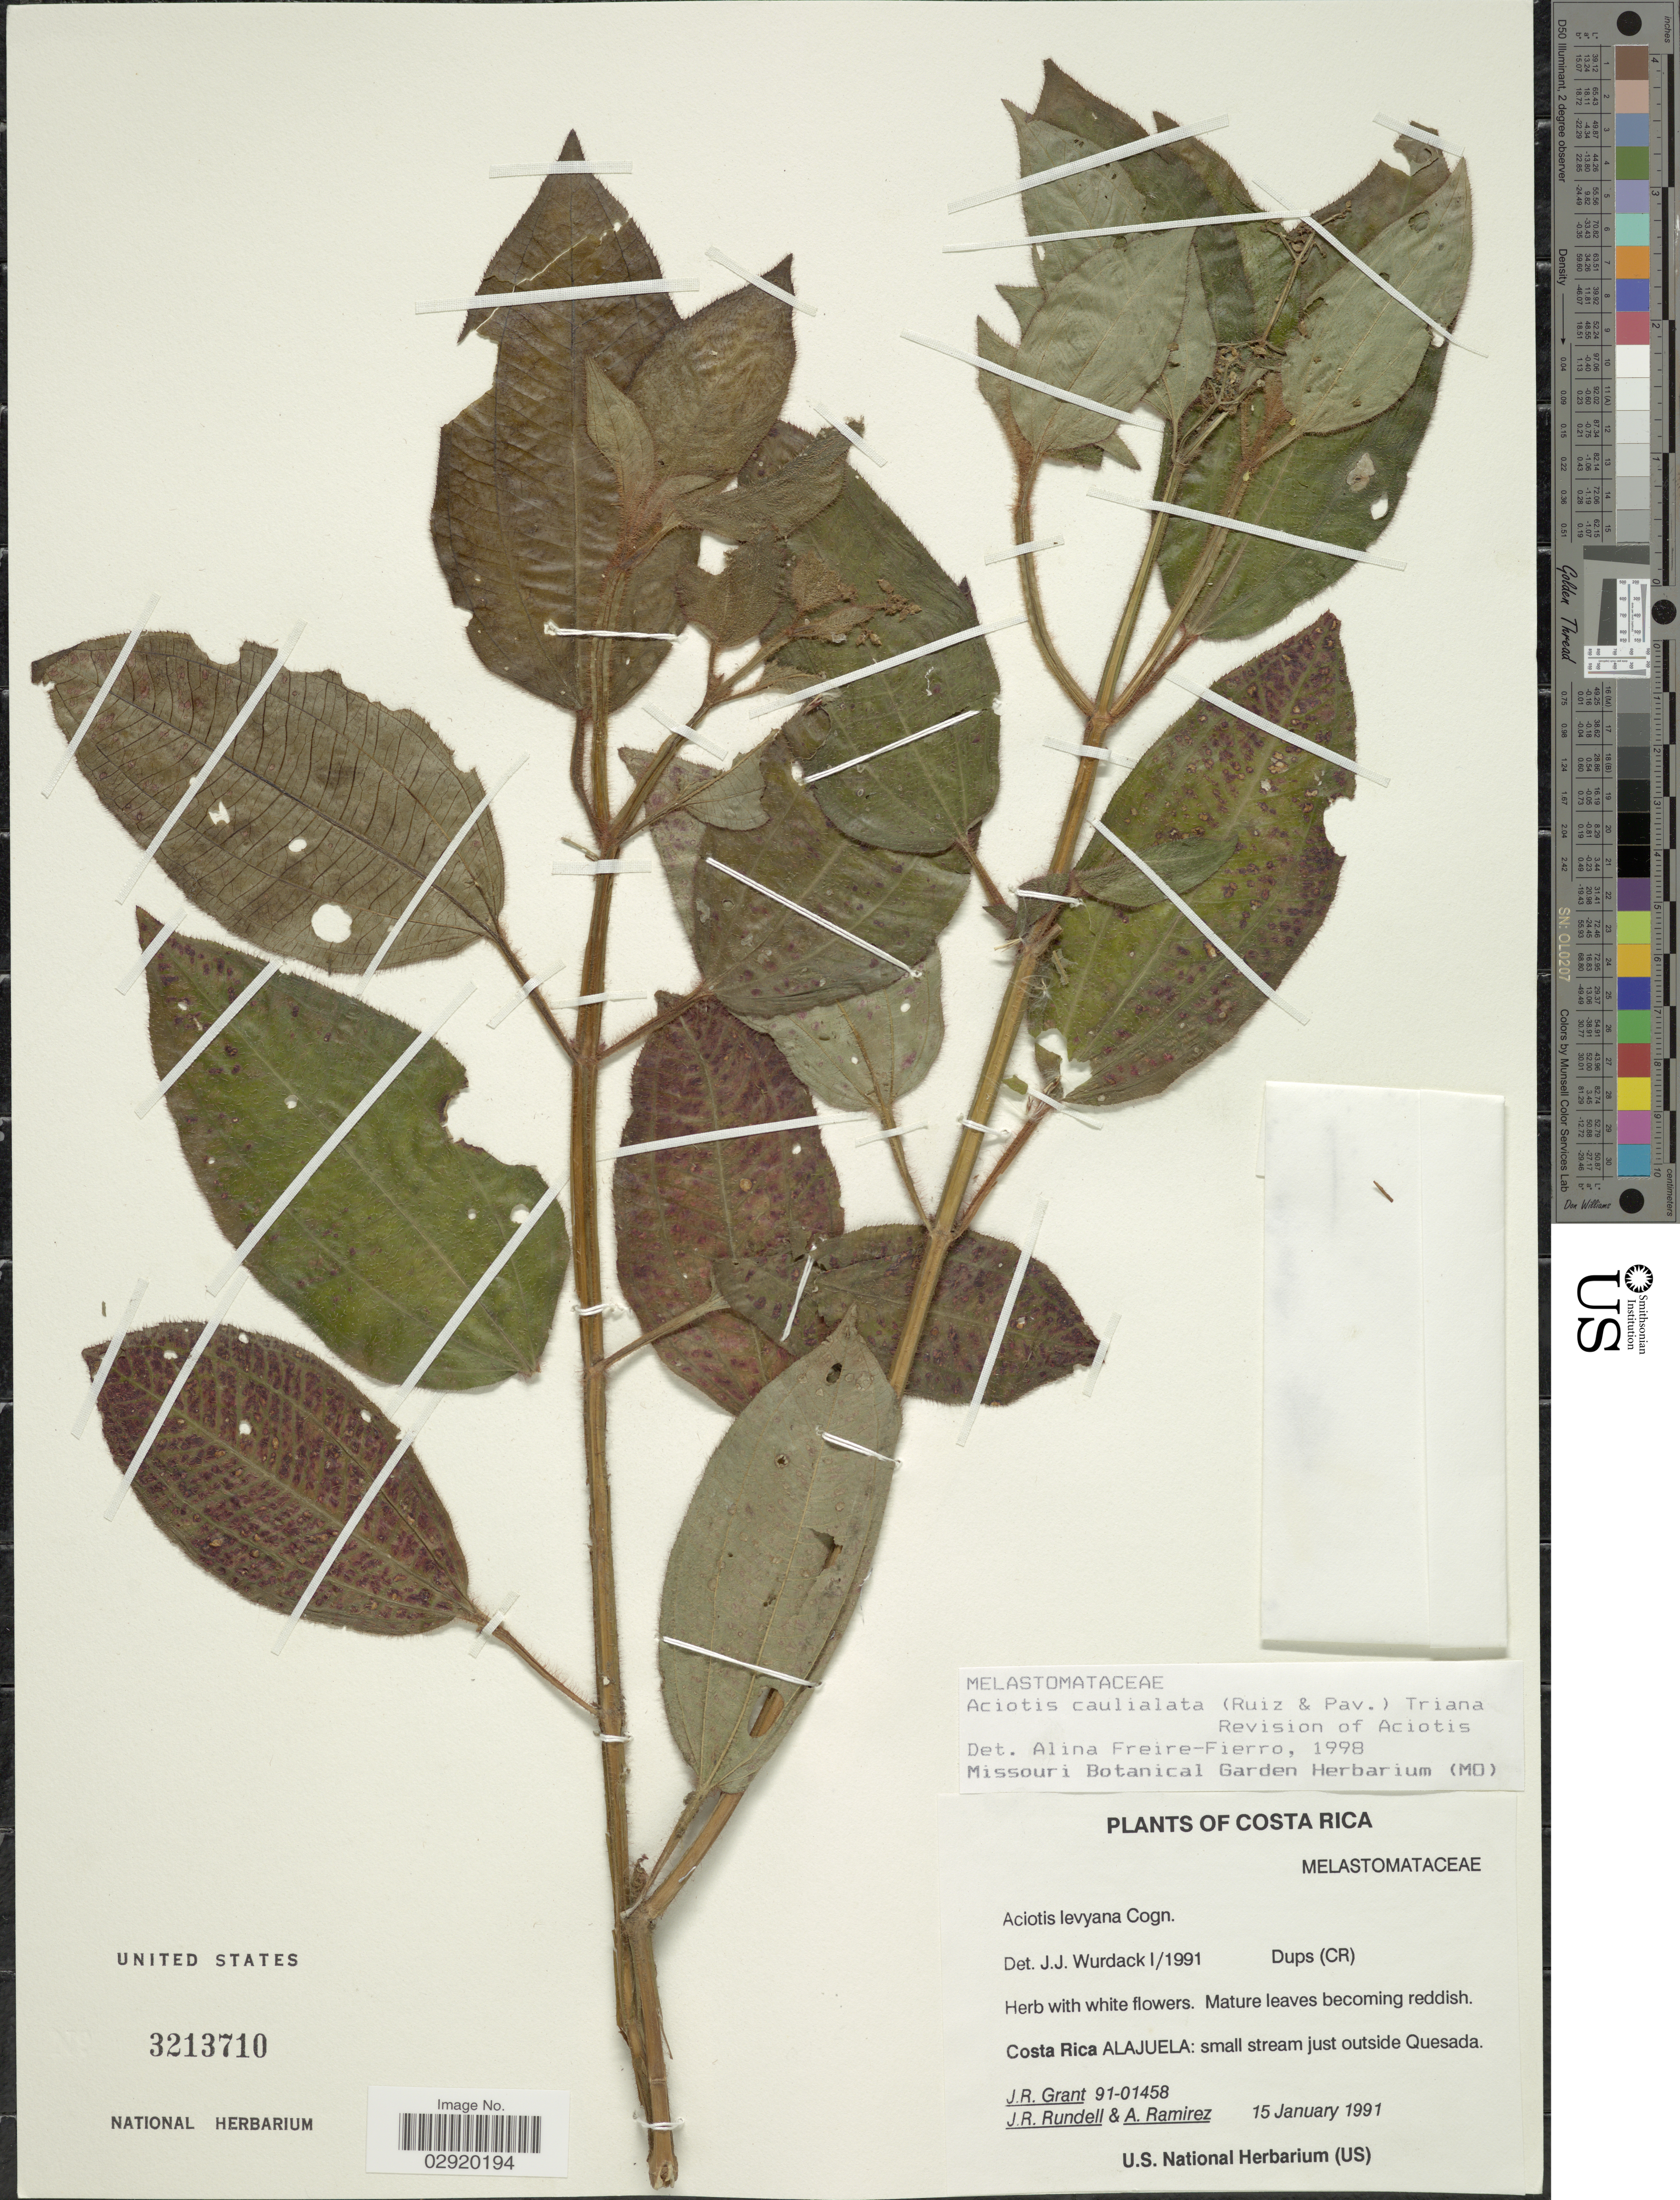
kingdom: Plantae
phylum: Tracheophyta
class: Magnoliopsida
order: Myrtales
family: Melastomataceae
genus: Aciotis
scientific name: Aciotis rubricaulis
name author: (Mart. ex DC.) Triana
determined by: Nunes da Silva, Diego, (RB), Jardim Botanico do Rio de Janeiro - Herbario (BRAZIL)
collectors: J. Grant, J. R. Rundell & A. Ramírez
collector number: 91-01458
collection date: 1991-01-15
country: Costa Rica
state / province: Alajuela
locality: Small stream just outside Quesada.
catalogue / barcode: US 3213710